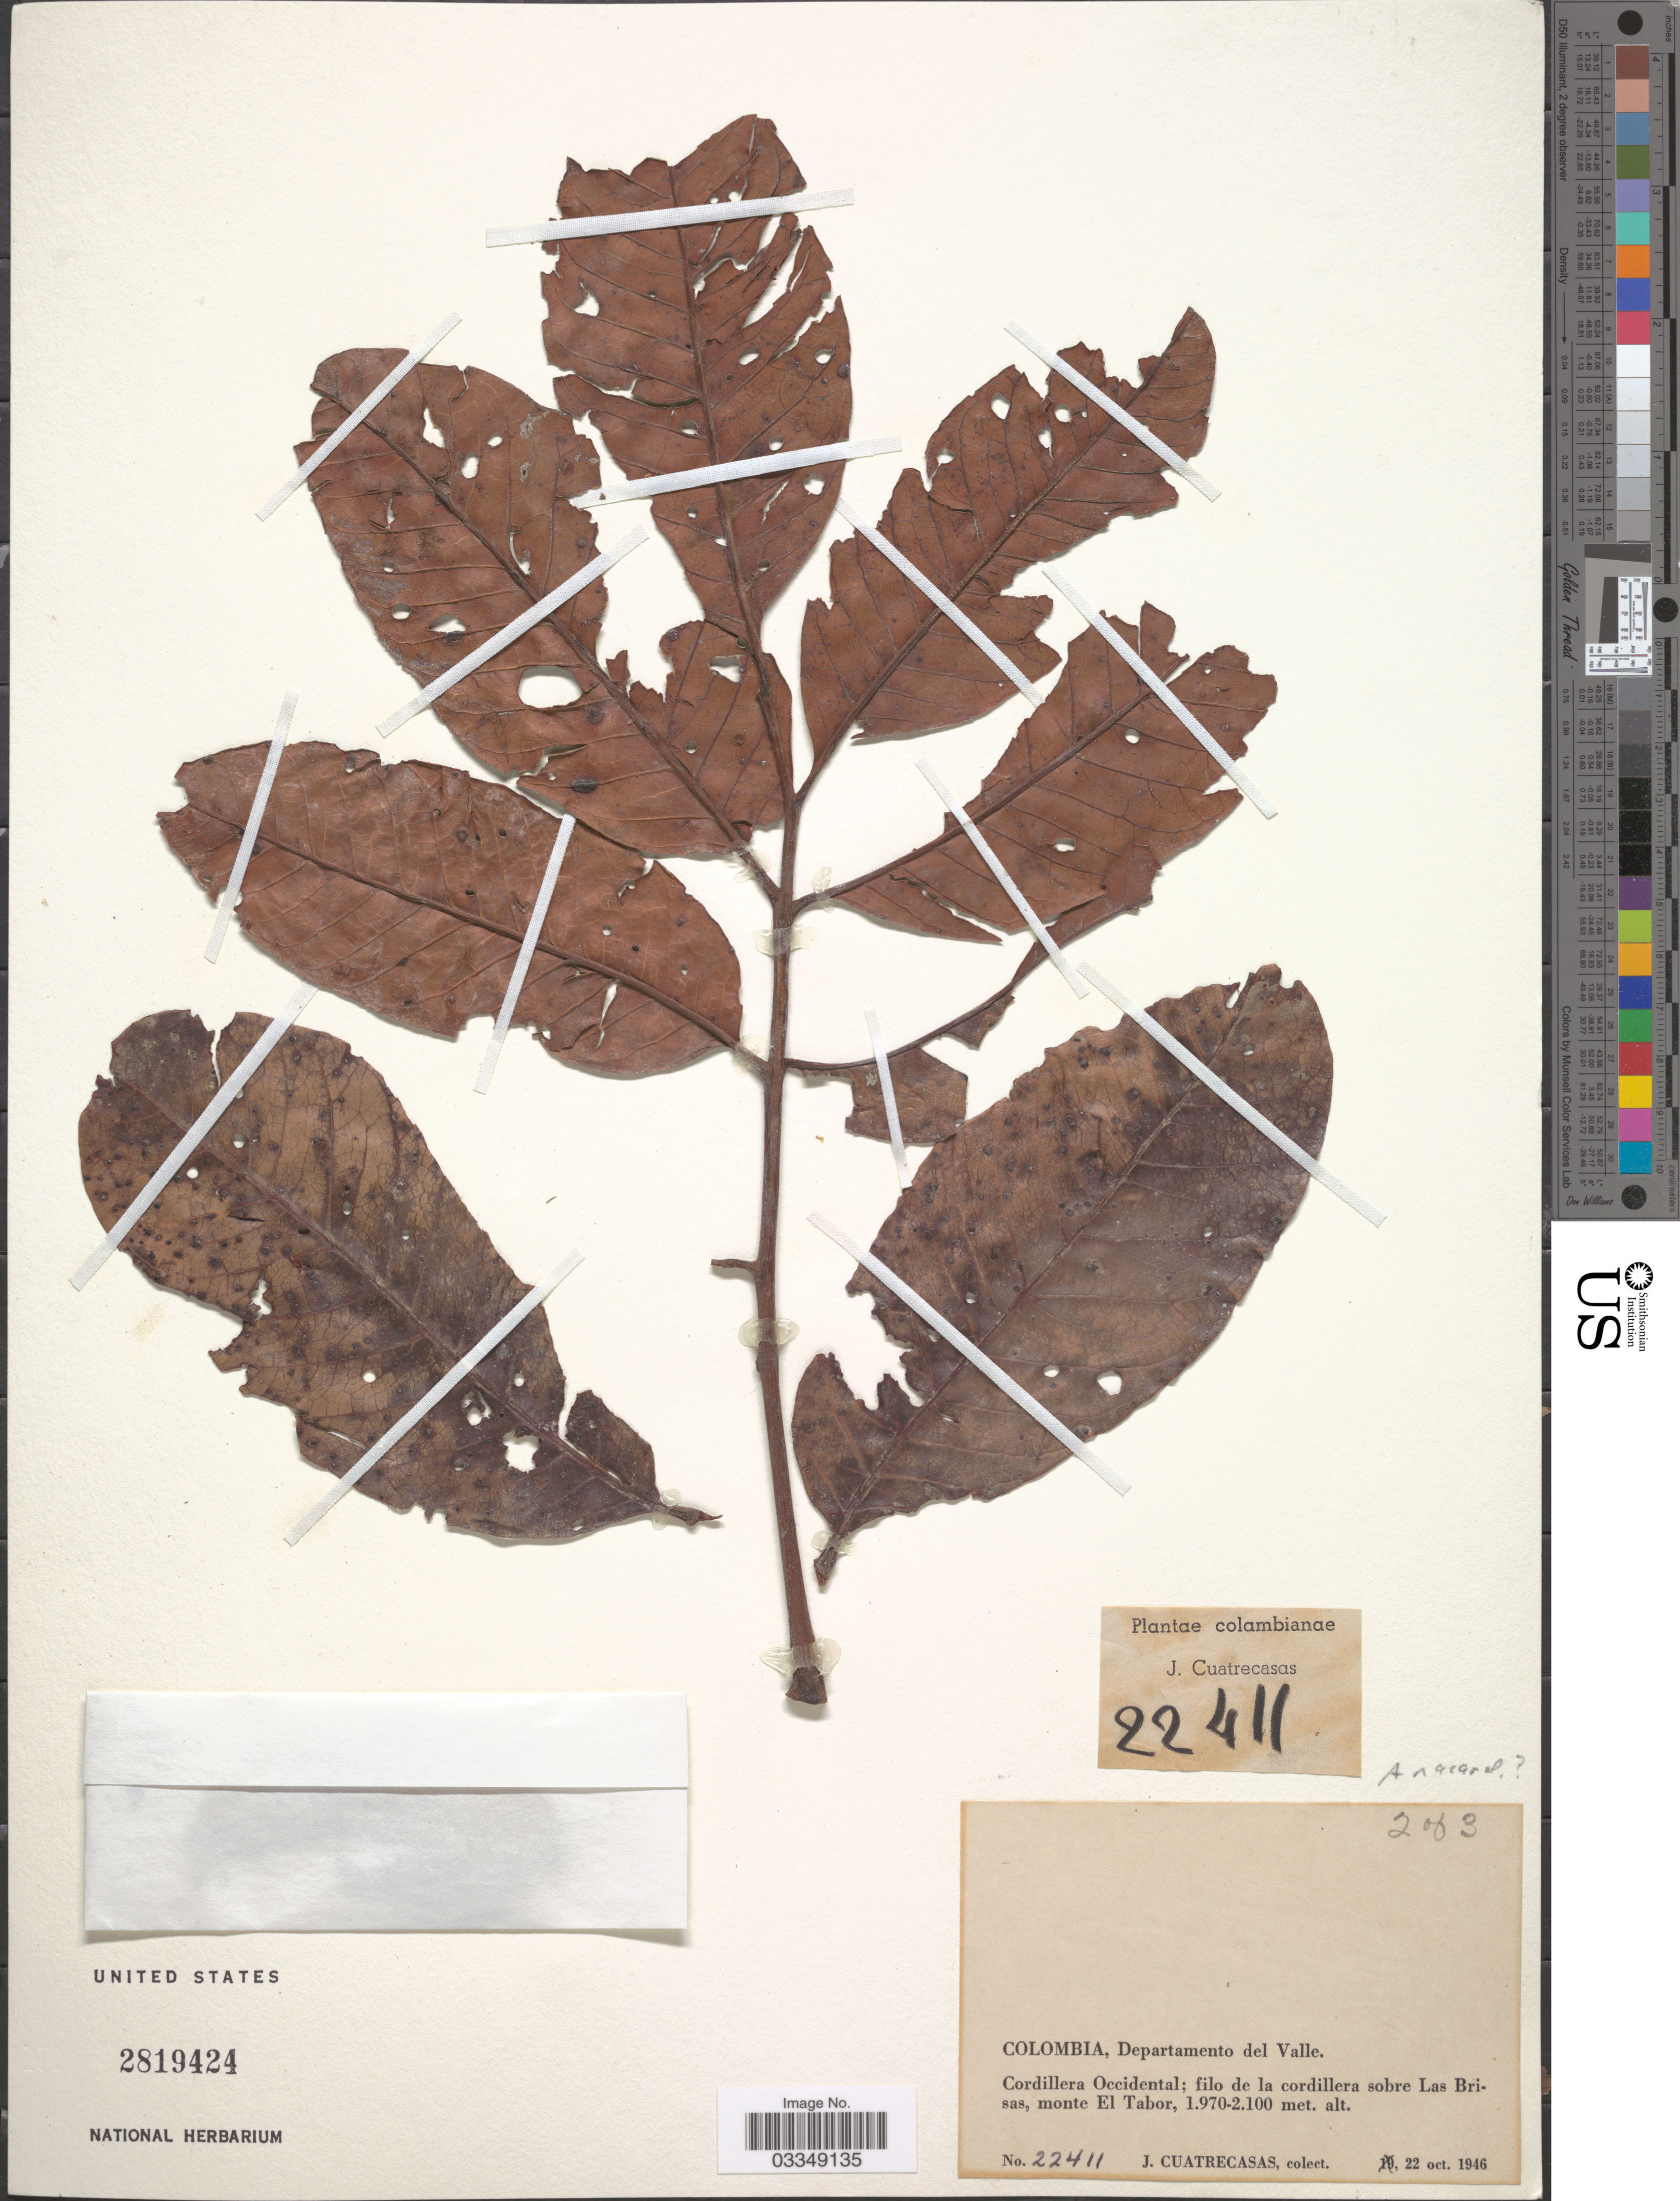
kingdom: Plantae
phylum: Tracheophyta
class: Magnoliopsida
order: Sapindales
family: Anacardiaceae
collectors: J. Cuatrecasas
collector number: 22411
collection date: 1946-10-22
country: Colombia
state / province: Valle del Cauca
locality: Departamento del Valle. Cordillera Occidental; filo de la cordillera sobre Las Brisas, monte El Tabor.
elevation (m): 1970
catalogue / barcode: US 2819424